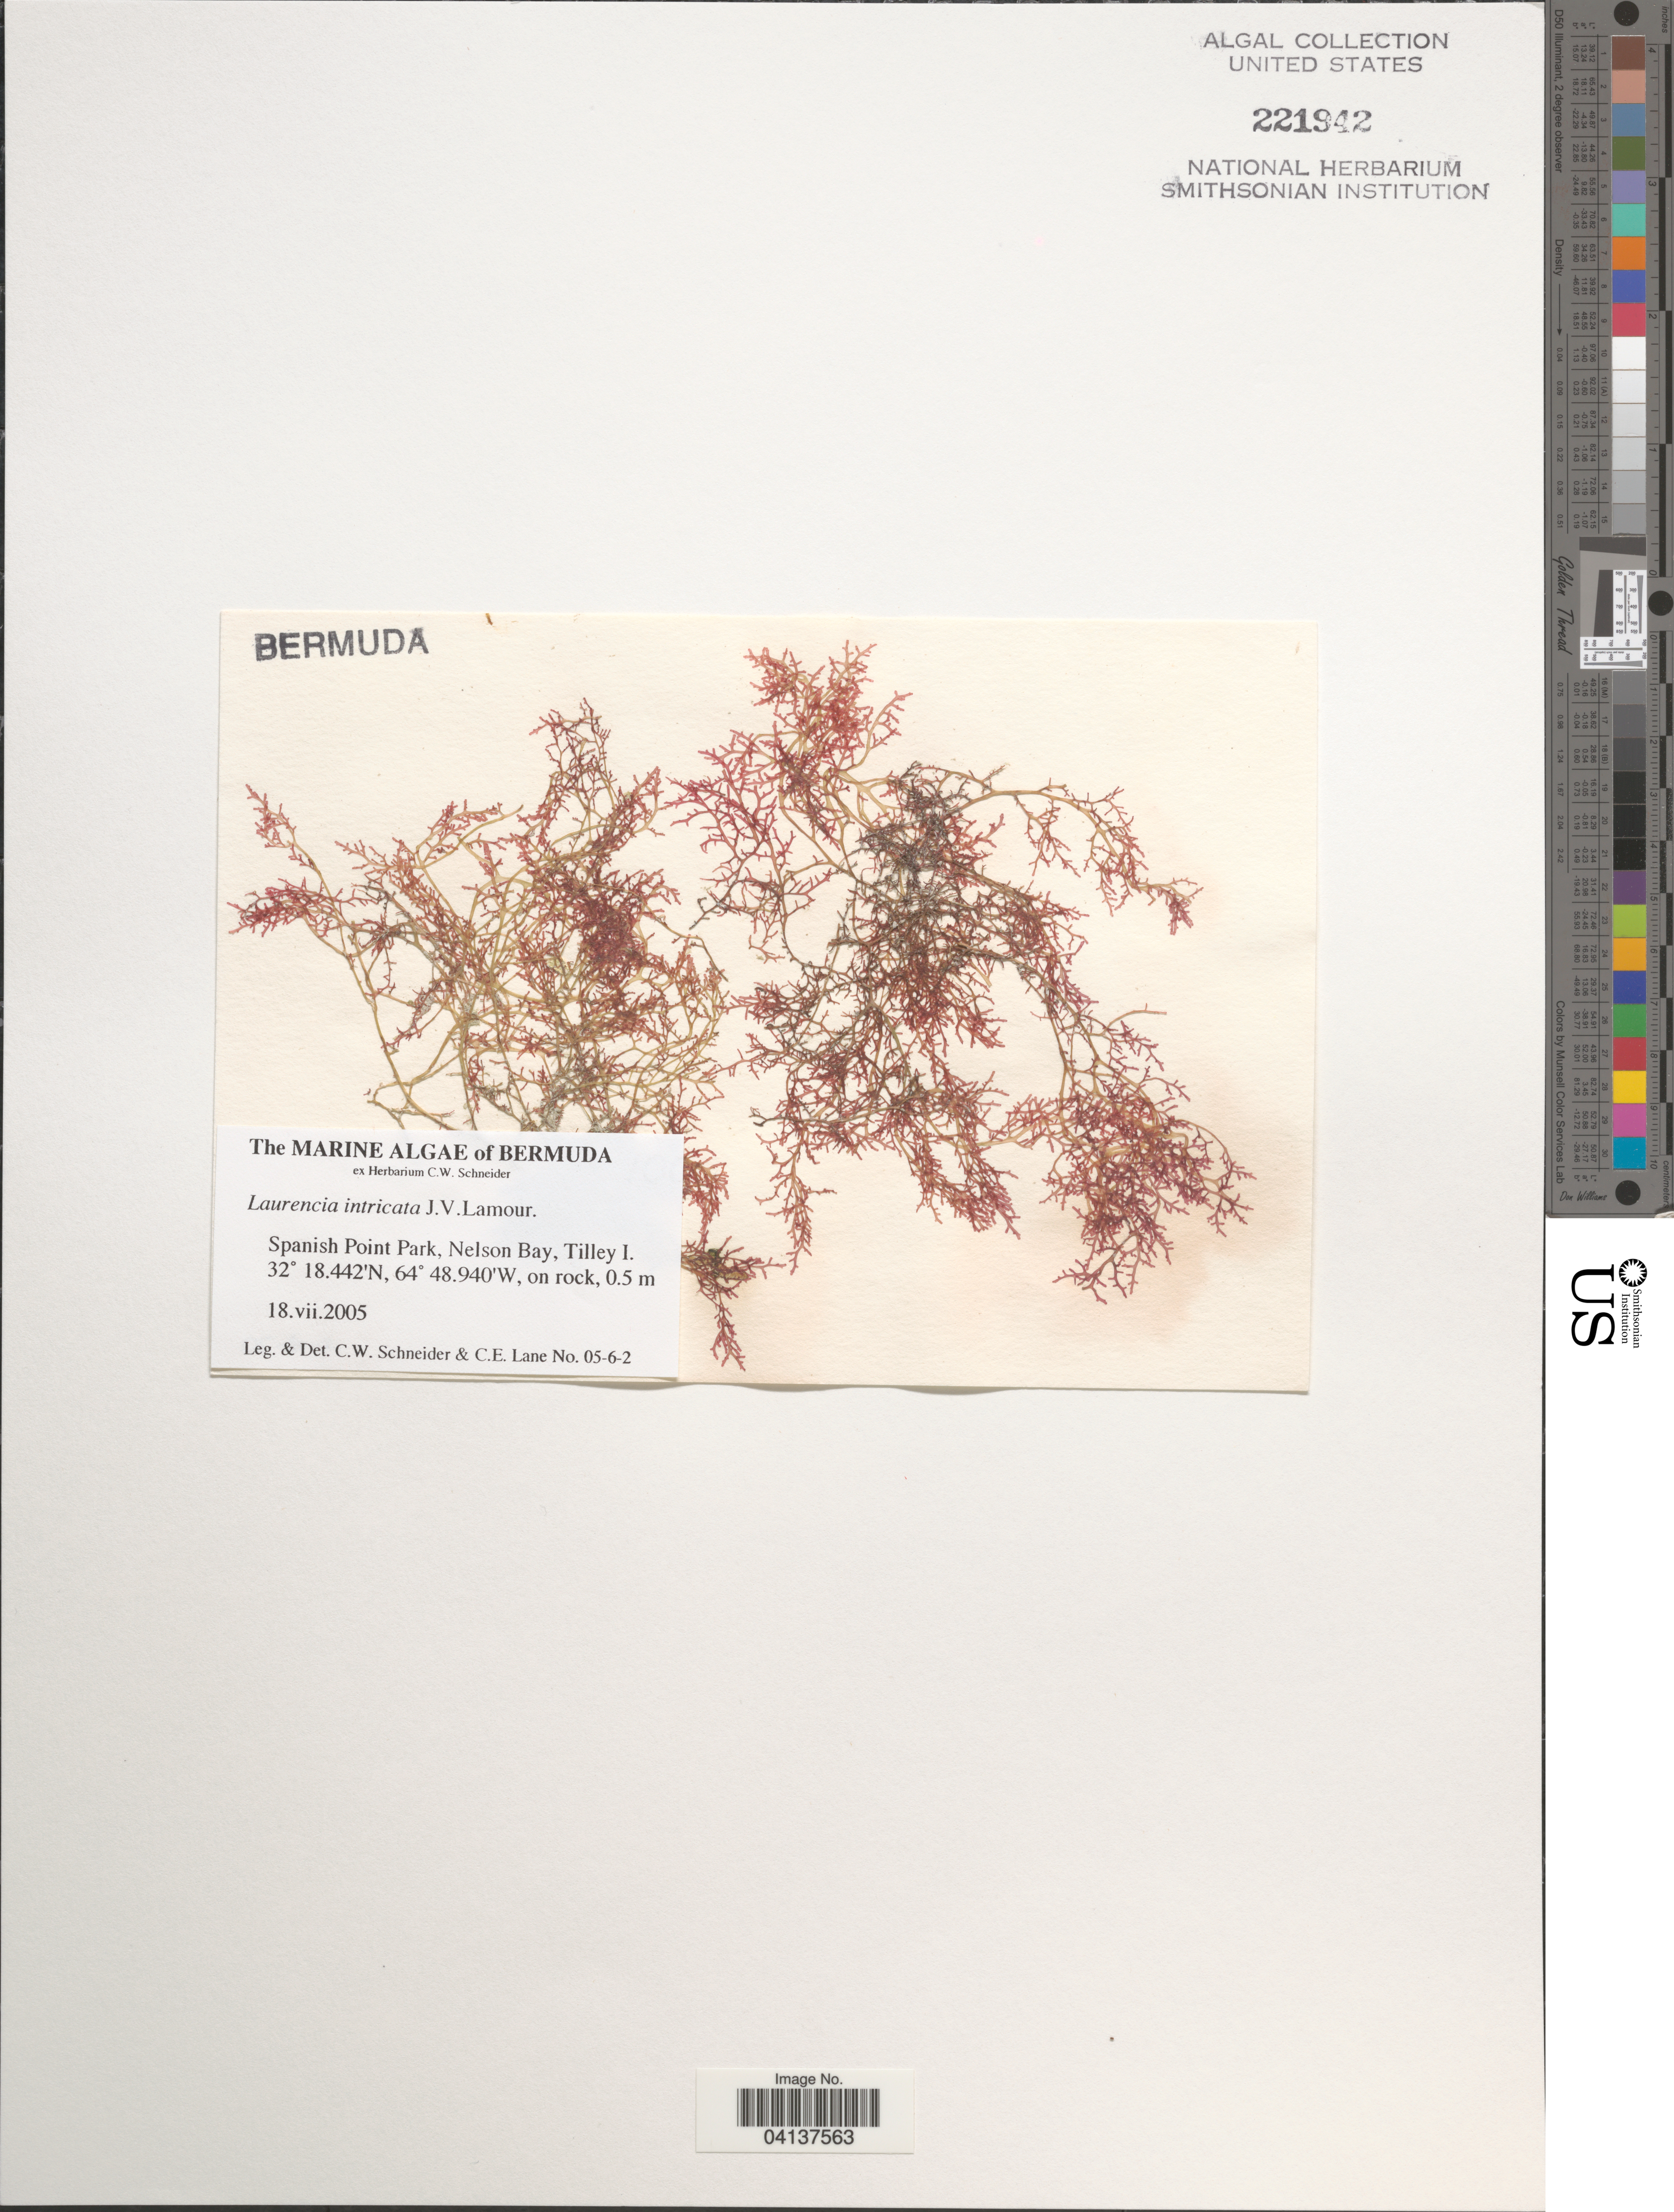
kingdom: Plantae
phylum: Rhodophyta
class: Florideophyceae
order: Ceramiales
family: Rhodomelaceae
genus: Laurencia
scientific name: Laurencia intricata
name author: J.V.Lamouroux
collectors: C. W.Schneider & C. E. Lane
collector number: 05-6-2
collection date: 2005-07-18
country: Bermuda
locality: Spanish Point Park, Nelson Bay, Tilley I.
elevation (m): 0.5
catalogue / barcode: US 221942